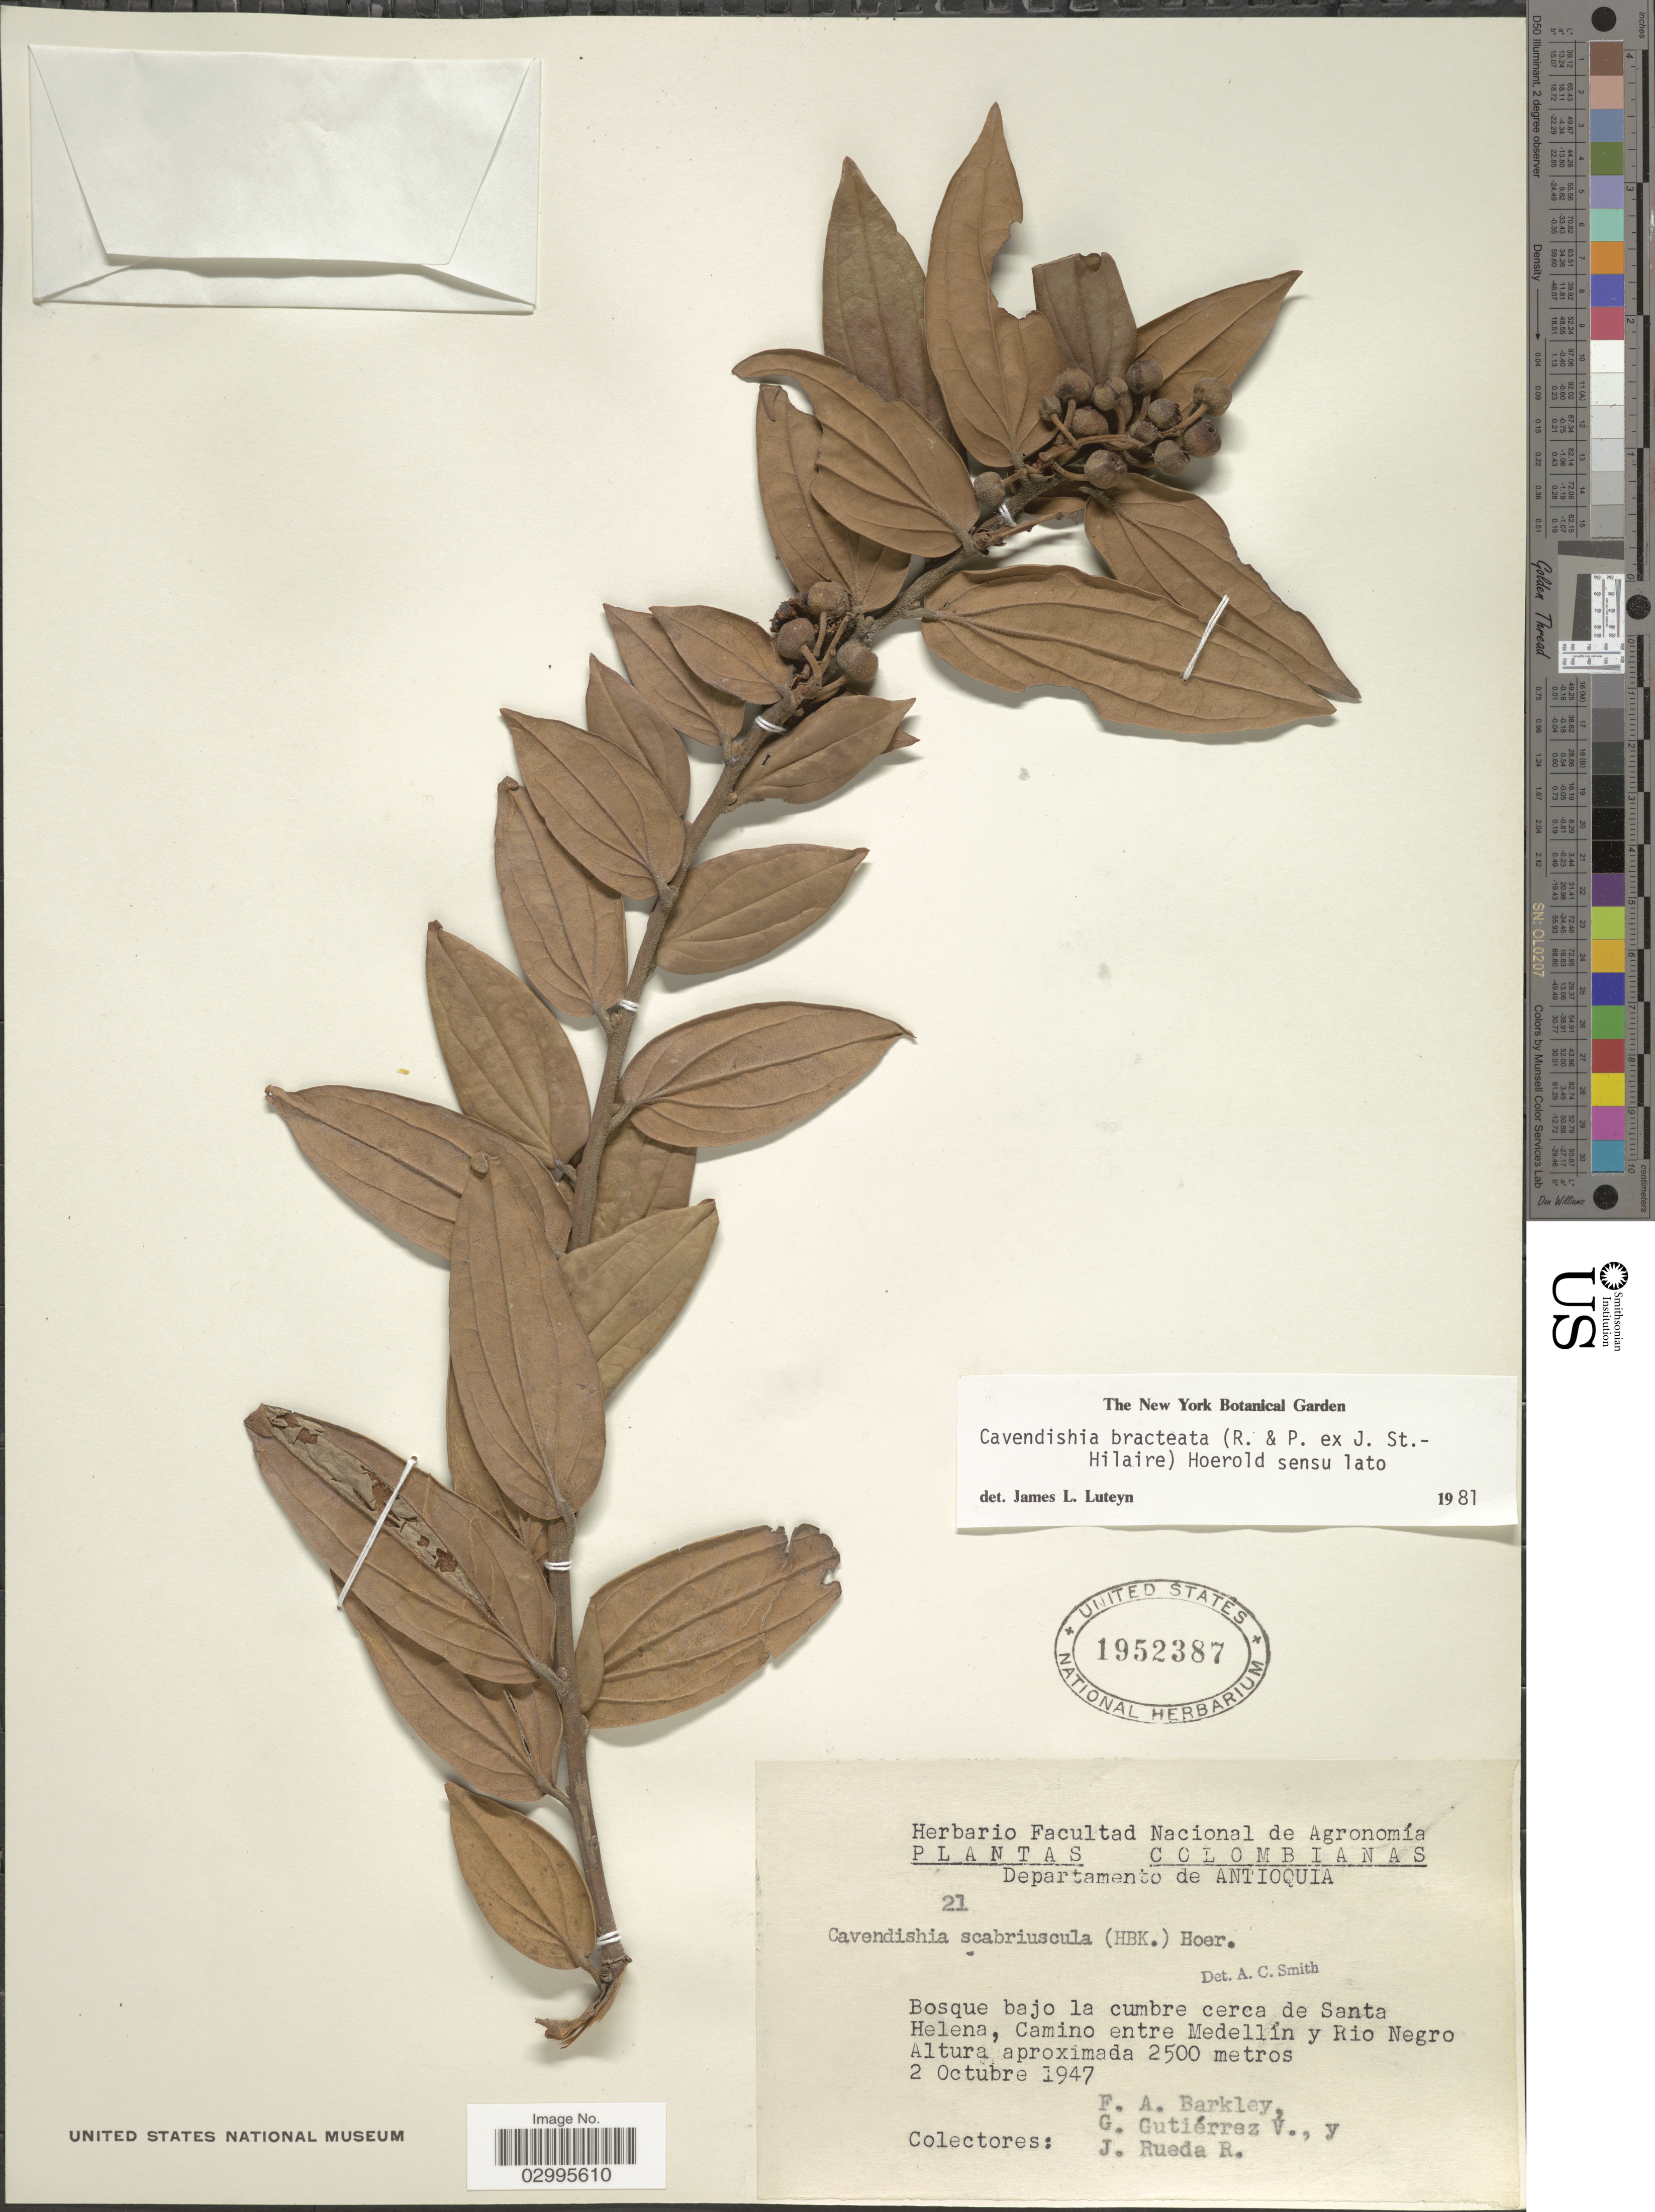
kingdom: Plantae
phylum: Tracheophyta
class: Magnoliopsida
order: Ericales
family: Ericaceae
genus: Cavendishia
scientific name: Cavendishia bracteata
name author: (Ruiz & Pav. ex J. St.-Hil.) Hoerold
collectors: F. A. Barkley, G. Gutiérrez V. & J. Rueda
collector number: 21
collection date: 1947-10-02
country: Colombia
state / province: Antioquia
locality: Departamento de Antioquia. Bosque bajo la cumbre cerca de Santa Helena, Camino entre Medellin y Rio Negro.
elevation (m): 2500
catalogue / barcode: US 1952387